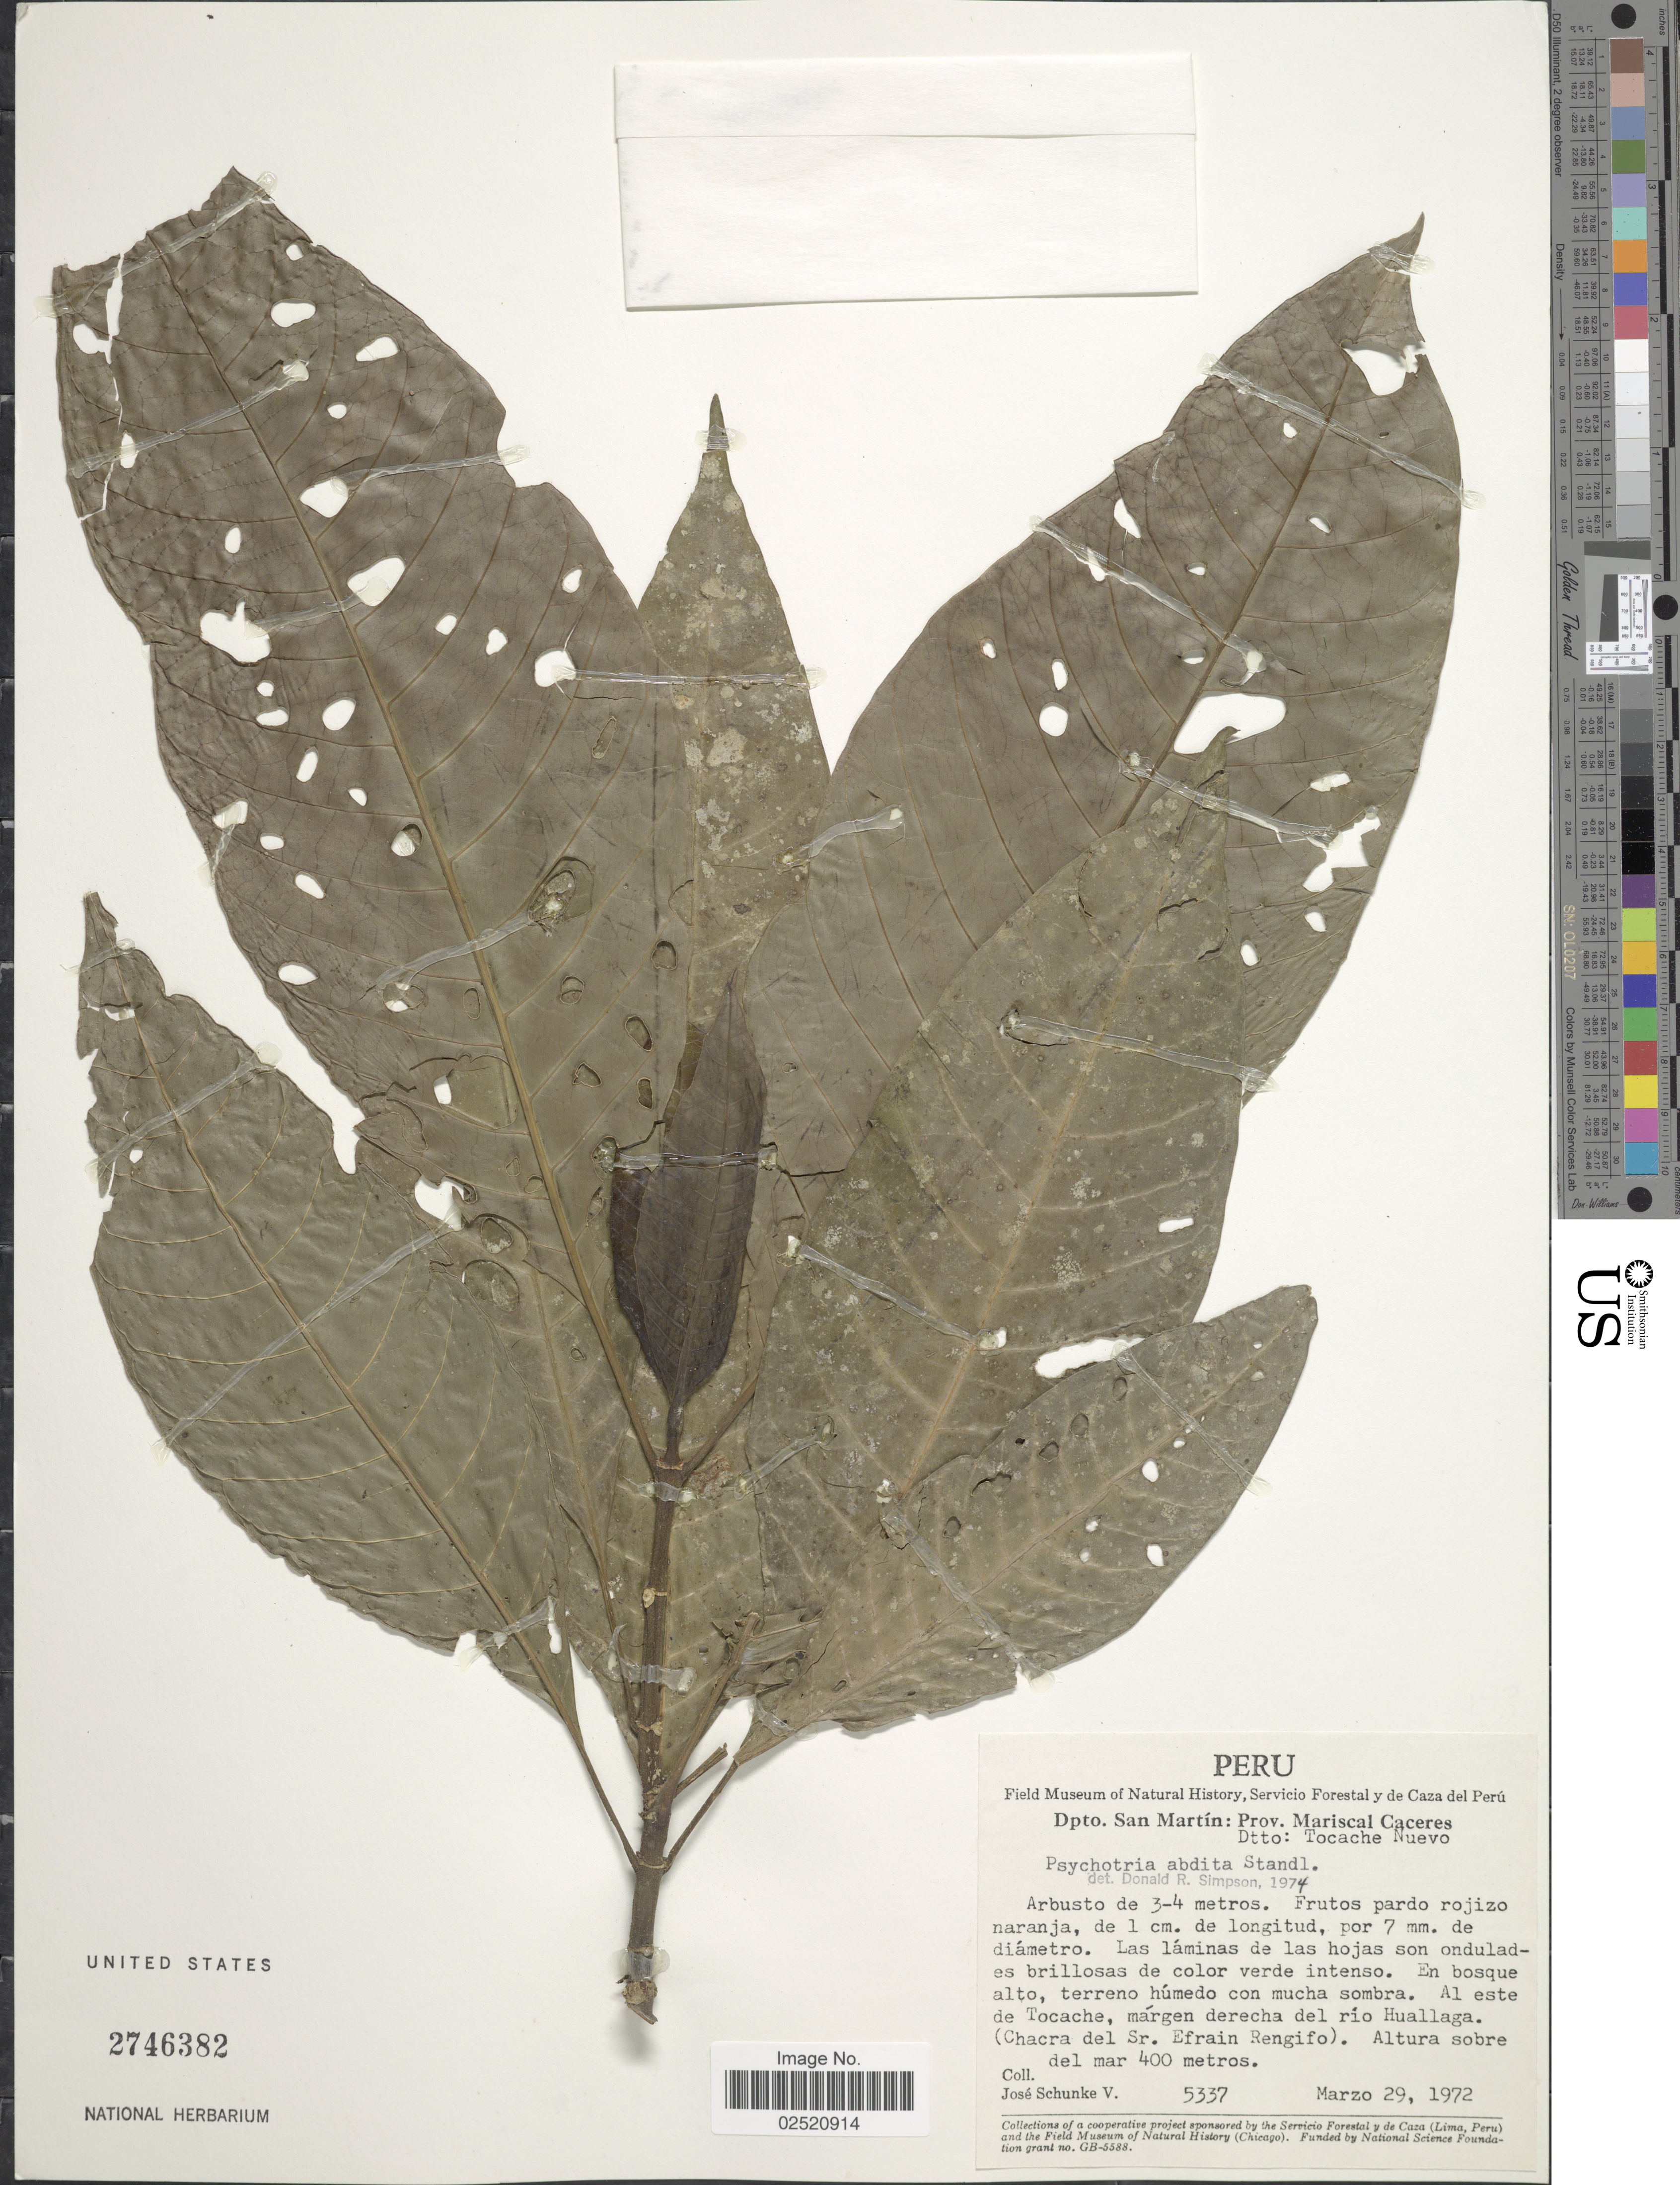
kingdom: Plantae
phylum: Tracheophyta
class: Magnoliopsida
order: Gentianales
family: Rubiaceae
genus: Psychotria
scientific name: Psychotria abdita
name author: Standl.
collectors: J. Schunke Vigo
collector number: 5337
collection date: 1972-03-29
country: Peru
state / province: San Martín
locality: Prov. Mariscal Caceres, Dtto: Tocache Nuevo, al este de Tocache, margen derecha del rio Huallaga (Chacra del Sr. Efrain Rengifo)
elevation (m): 400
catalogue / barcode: US 2746382